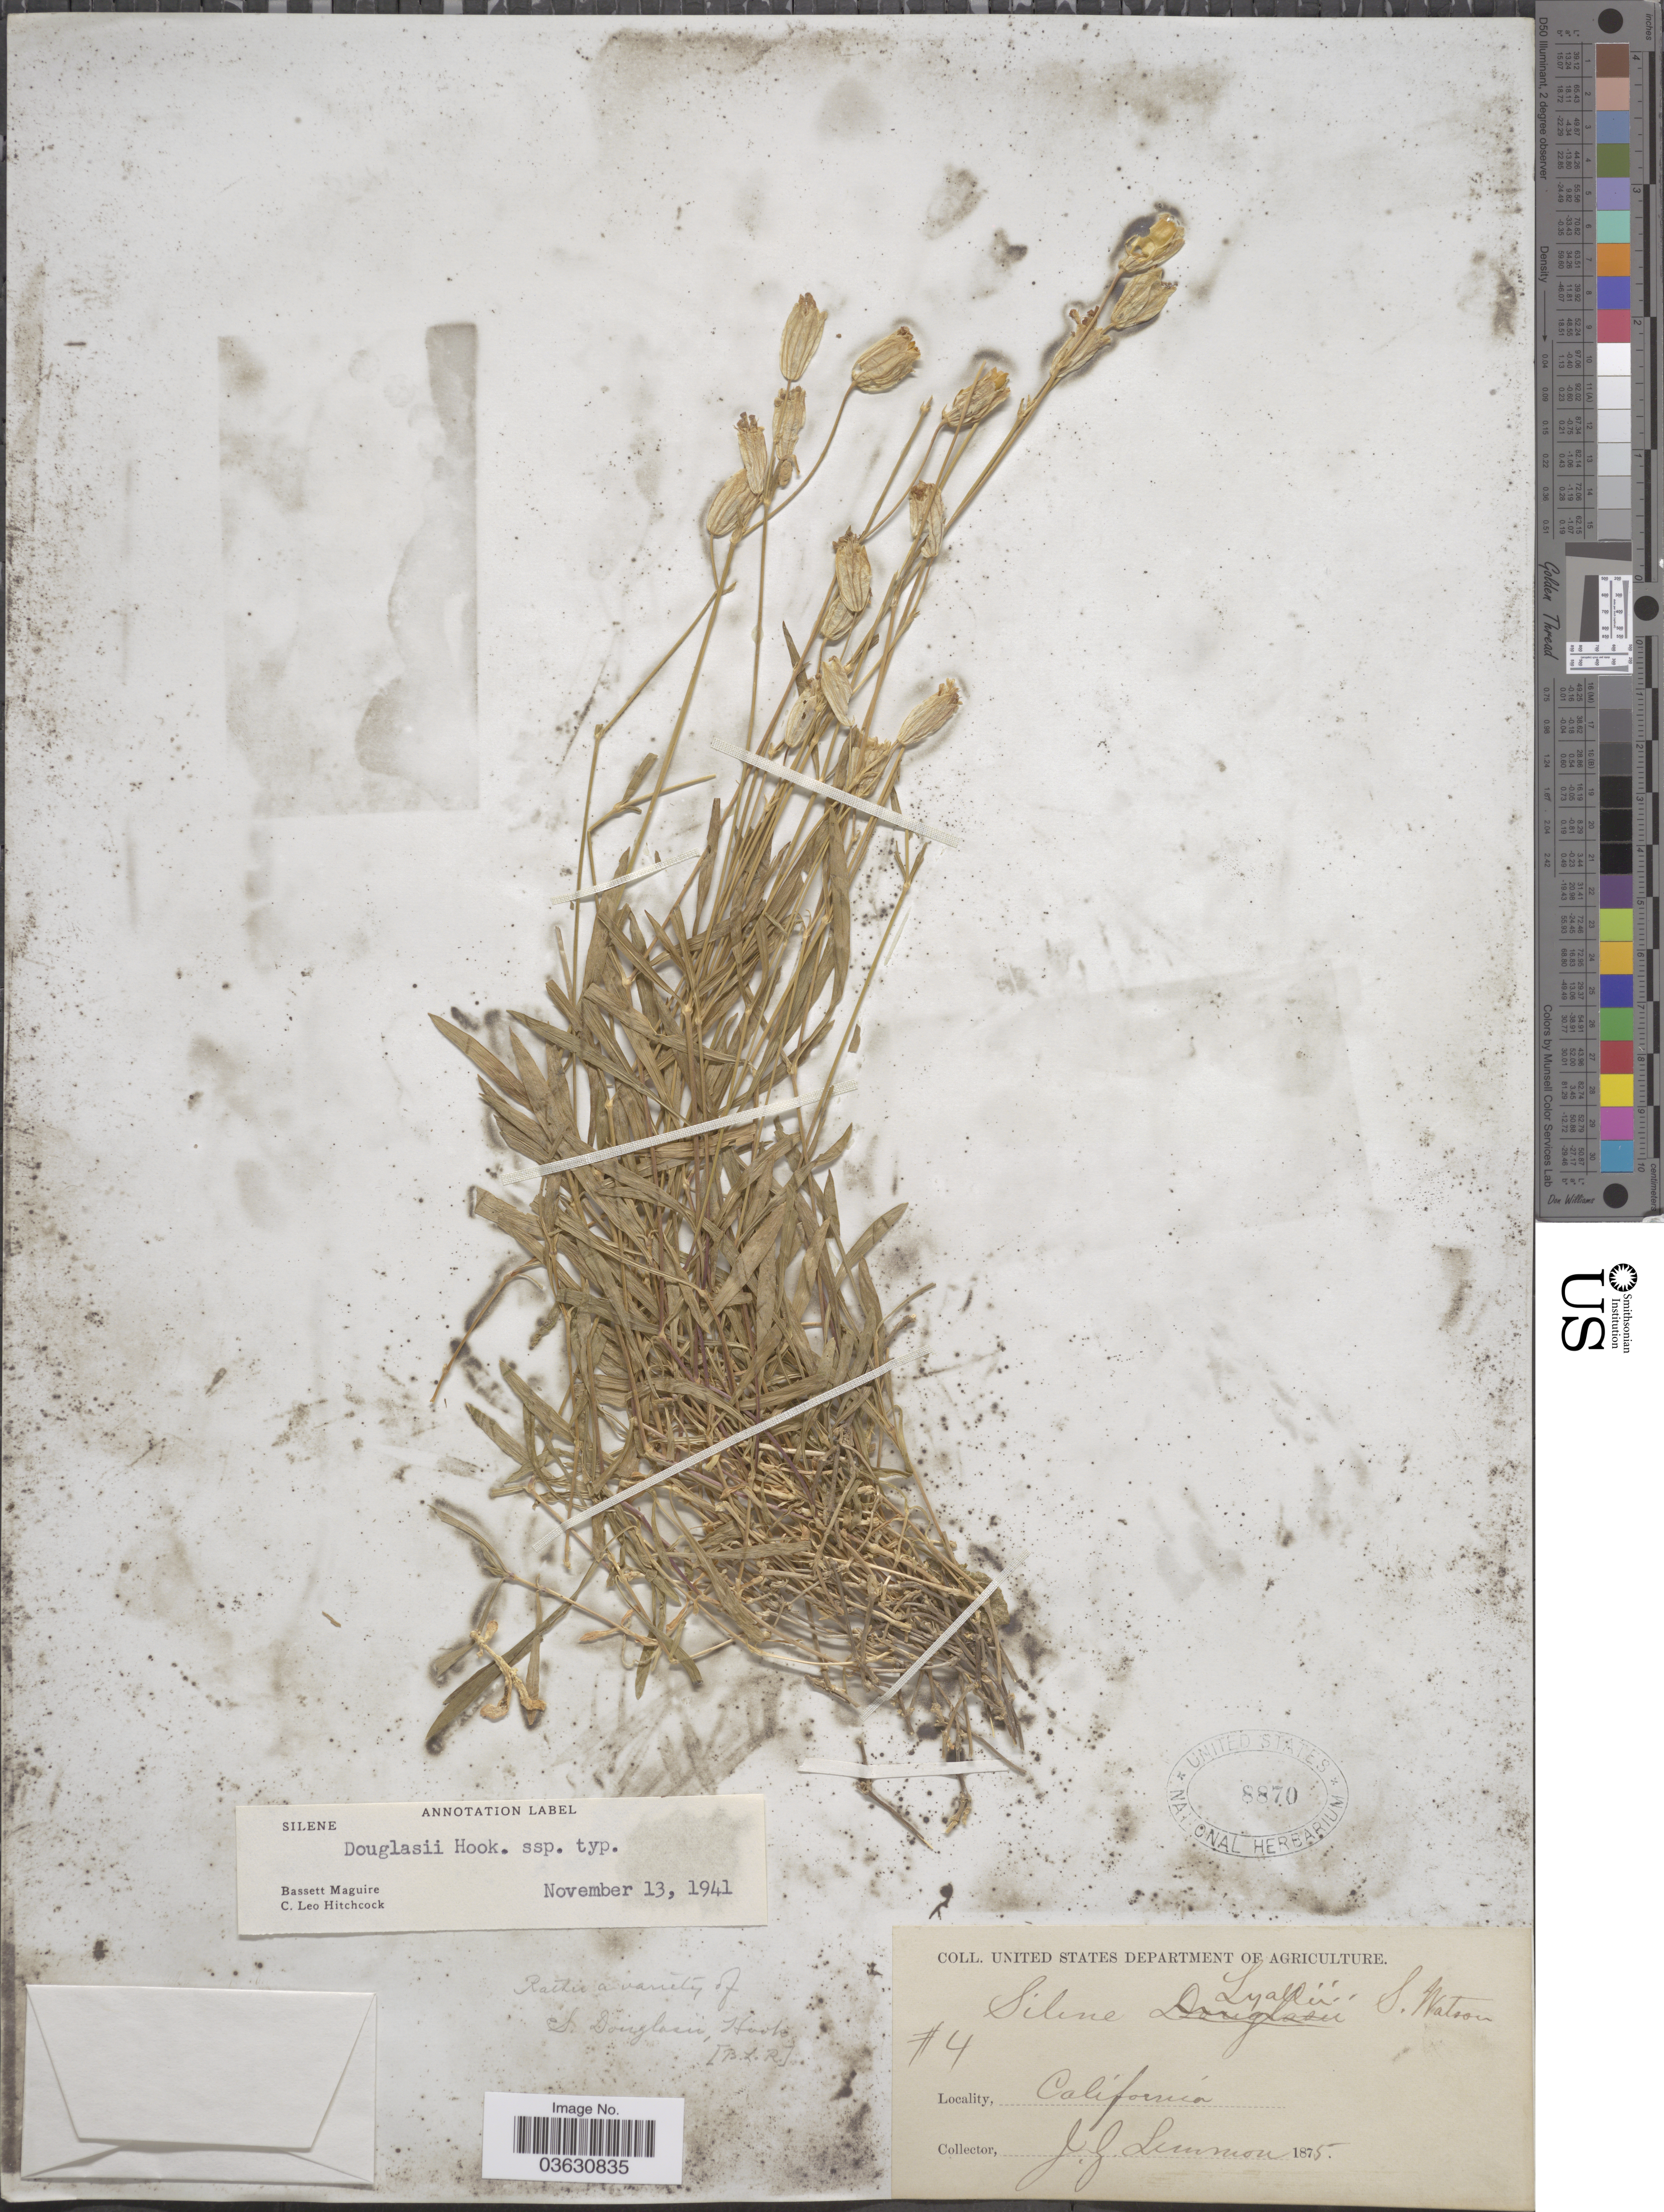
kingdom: Plantae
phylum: Tracheophyta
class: Magnoliopsida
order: Caryophyllales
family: Caryophyllaceae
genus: Silene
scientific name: Silene douglasii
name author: Hook.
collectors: J. Lemmon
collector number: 4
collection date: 1875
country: United States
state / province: California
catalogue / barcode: US 8870